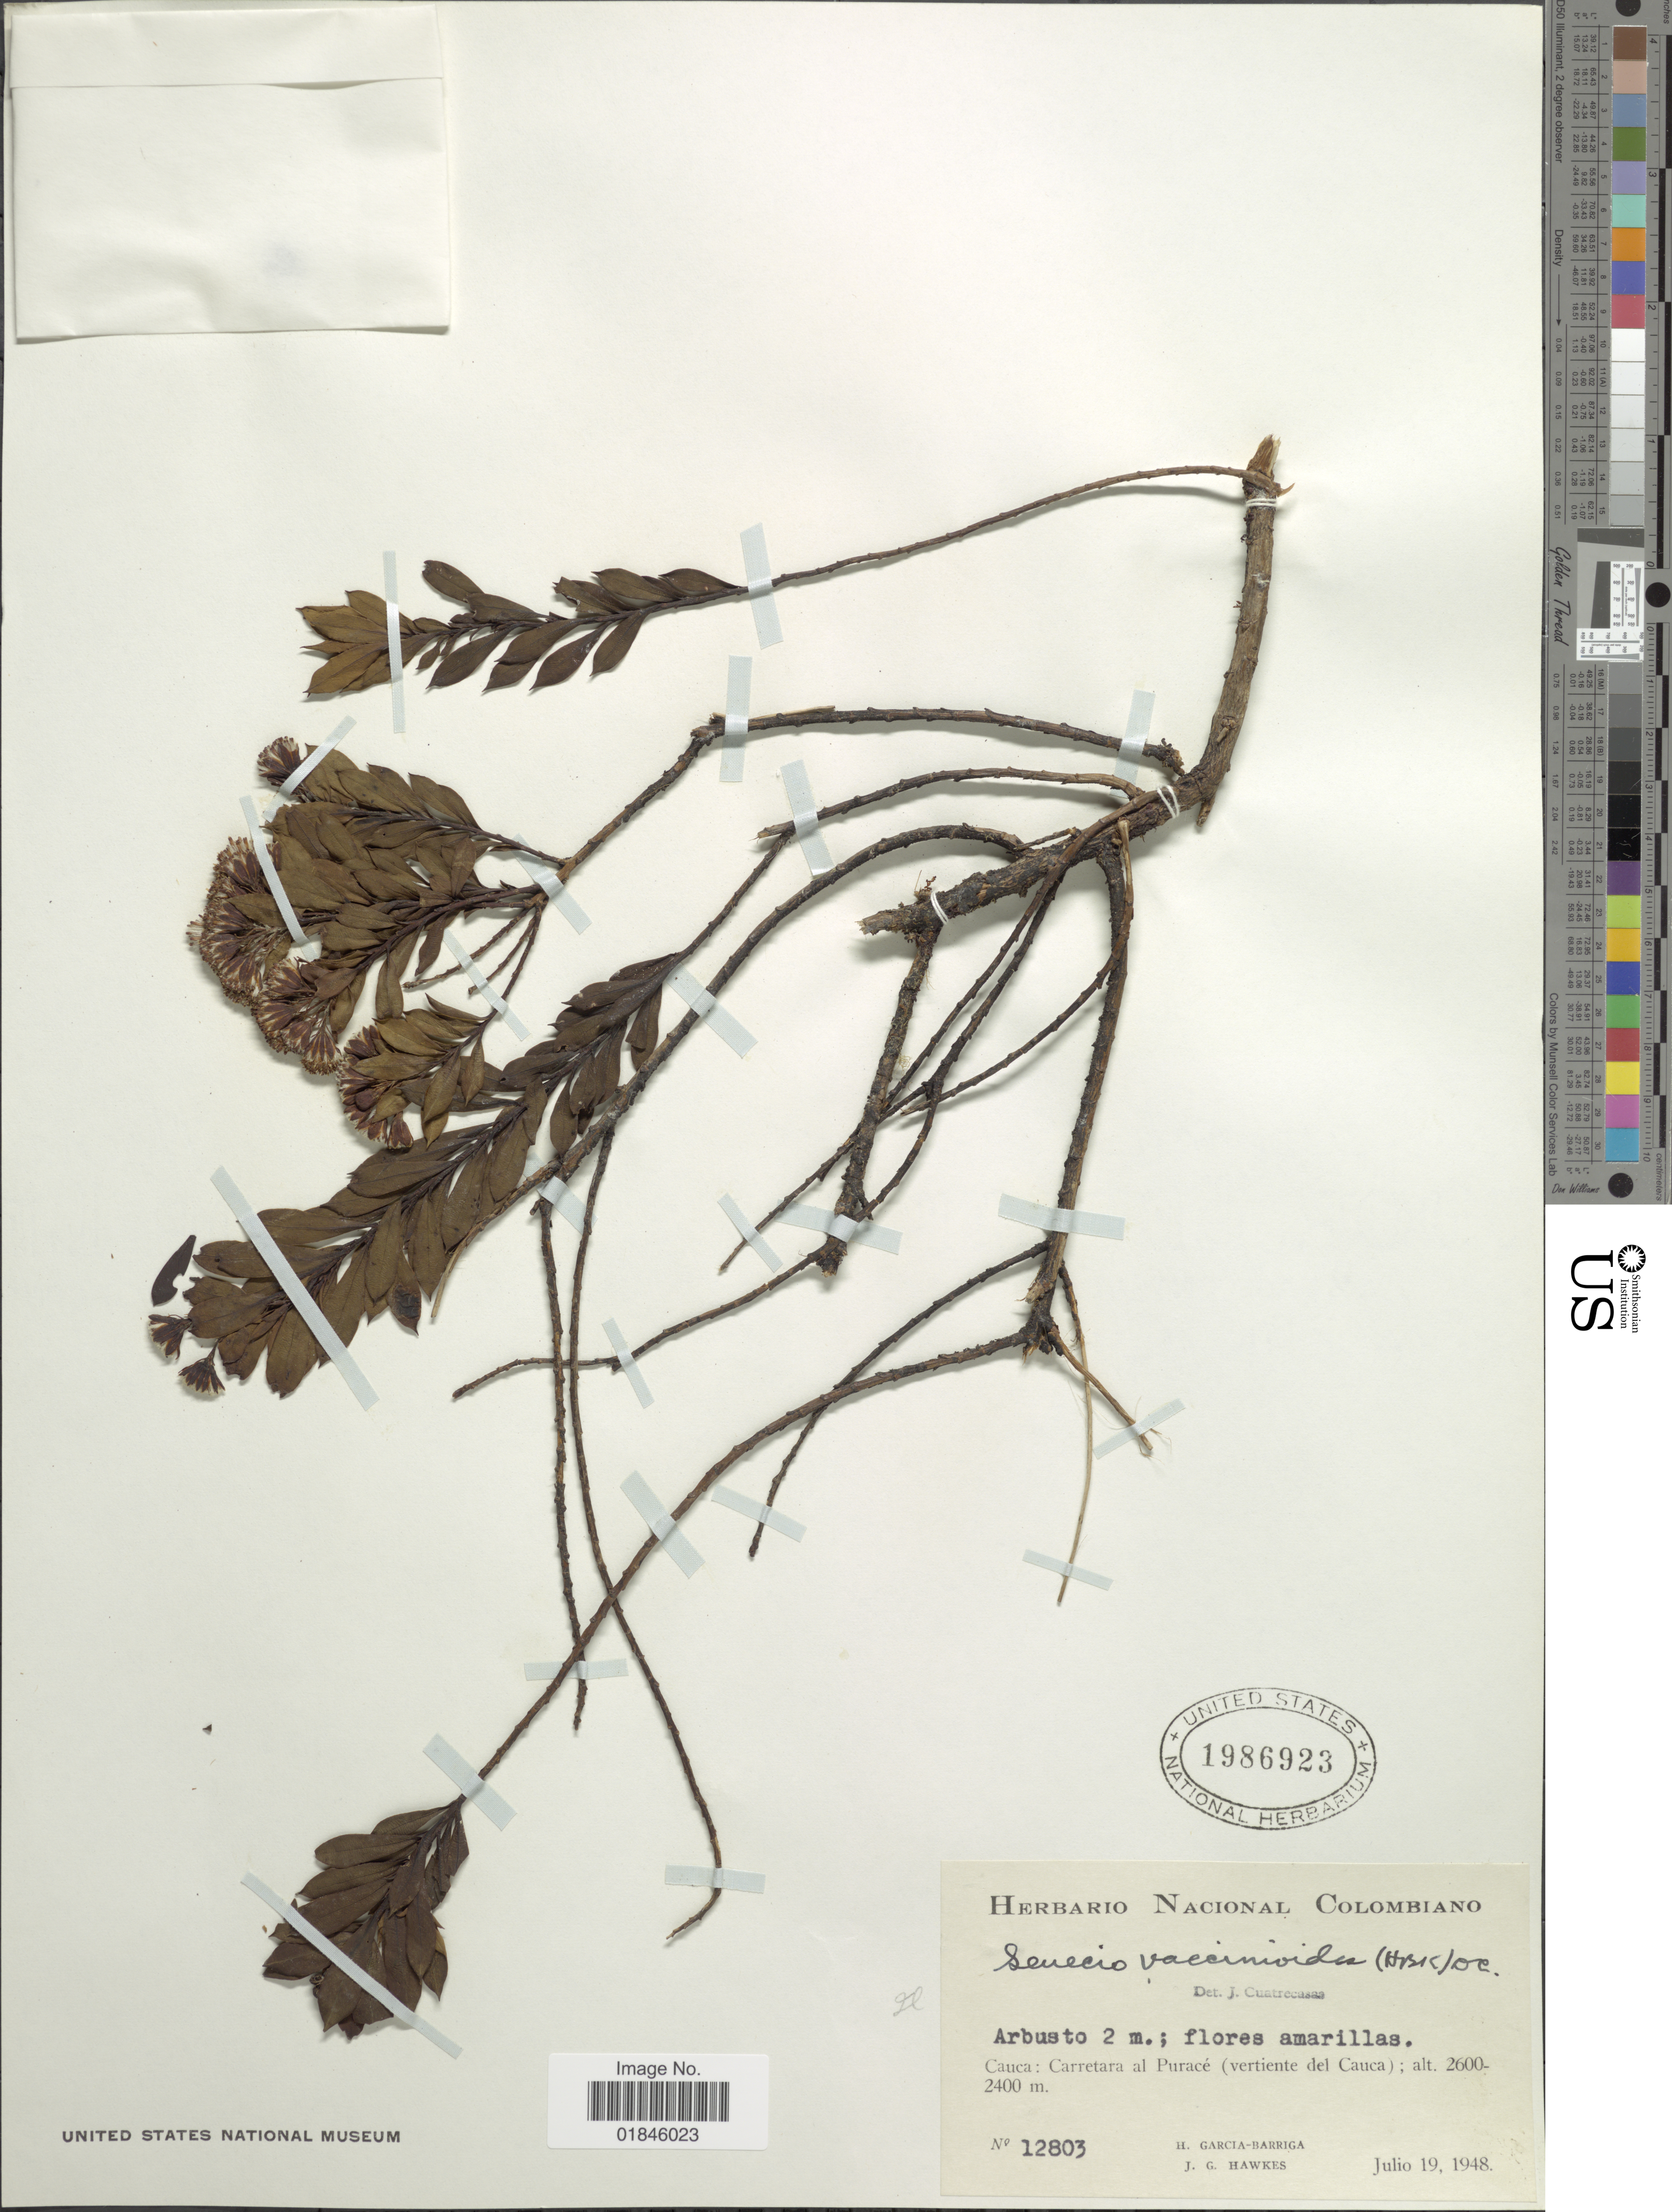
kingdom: Plantae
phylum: Tracheophyta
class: Magnoliopsida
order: Asterales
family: Asteraceae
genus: Pentacalia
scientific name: Pentacalia vaccinioides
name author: (Kunth) Cuatrec.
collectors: H. García Barriga & J. Hawkes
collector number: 12803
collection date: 1948-07-19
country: Colombia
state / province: Cauca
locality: Cauca: Carretera al Puracé (vertiente del Cauca)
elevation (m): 2400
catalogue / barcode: US 1986923